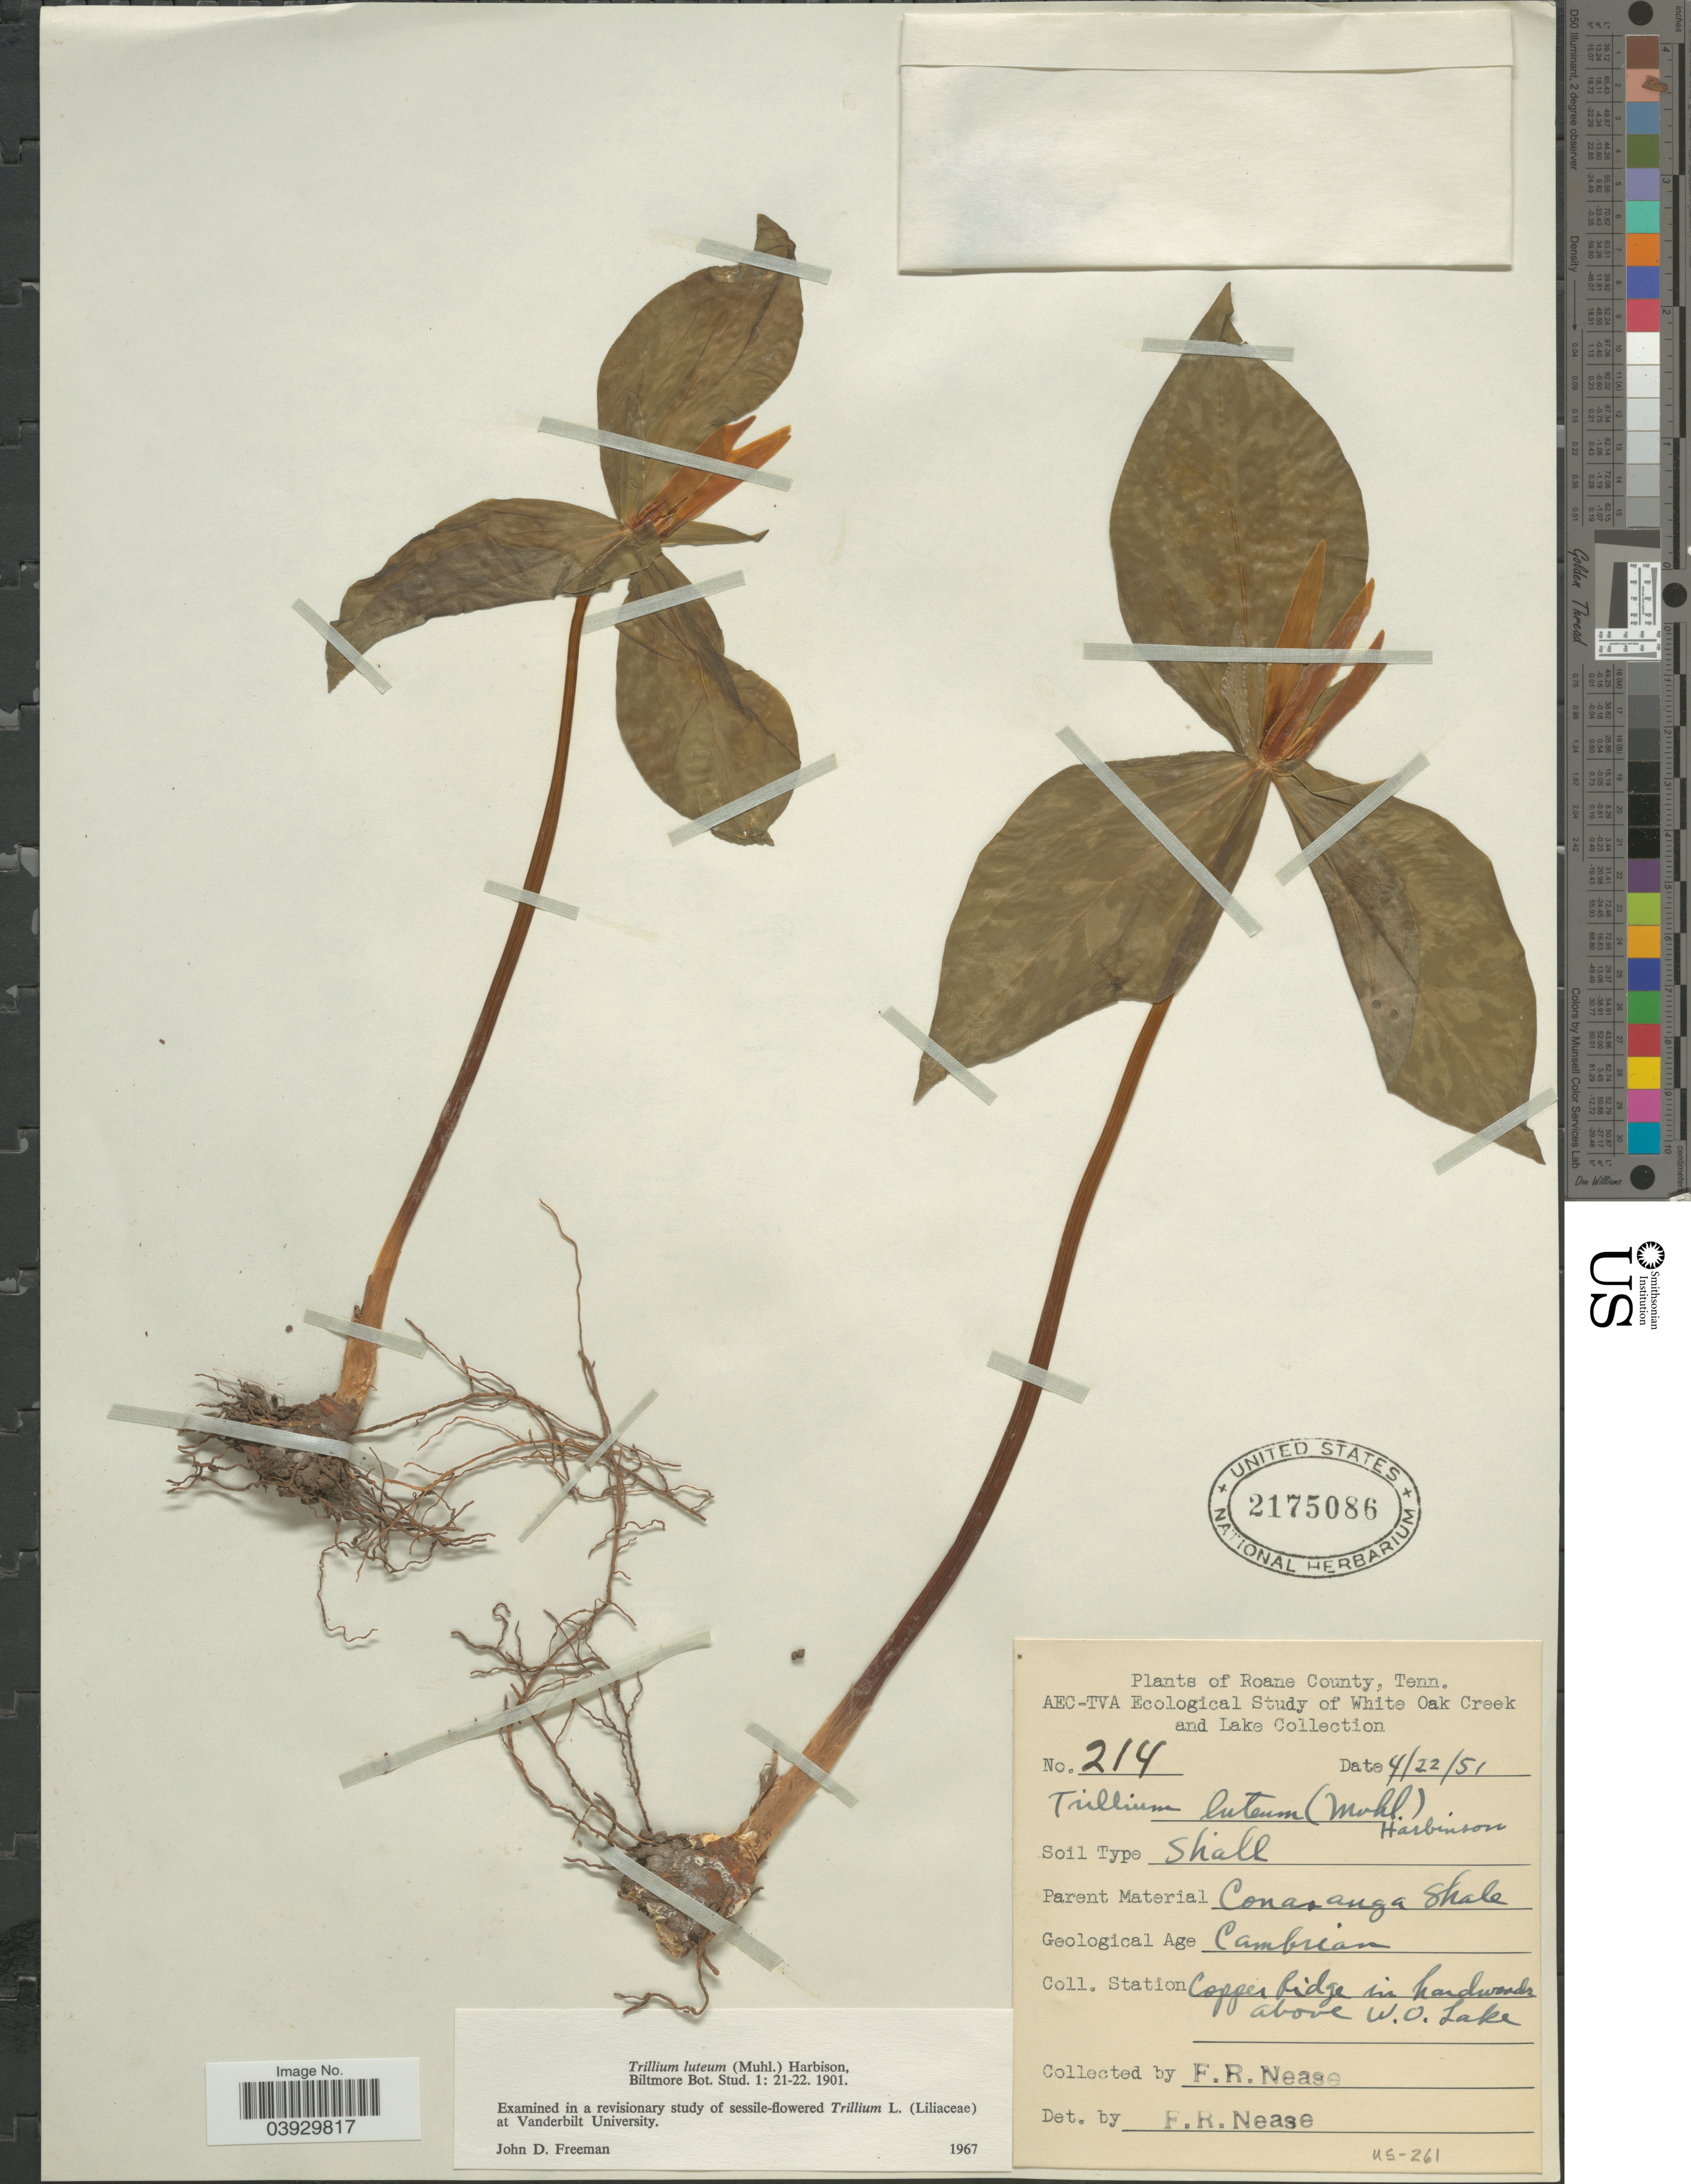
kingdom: Plantae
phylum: Tracheophyta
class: Liliopsida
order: Liliales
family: Melanthiaceae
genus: Trillium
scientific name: Trillium luteum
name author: Harb.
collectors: F. Nease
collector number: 214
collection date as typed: Transcribed d/m/y: 22/4/51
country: United States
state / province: Tennessee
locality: Roane County. Station Copper Ridge in hardwoods above W.O. Lake.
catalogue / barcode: US 2175086